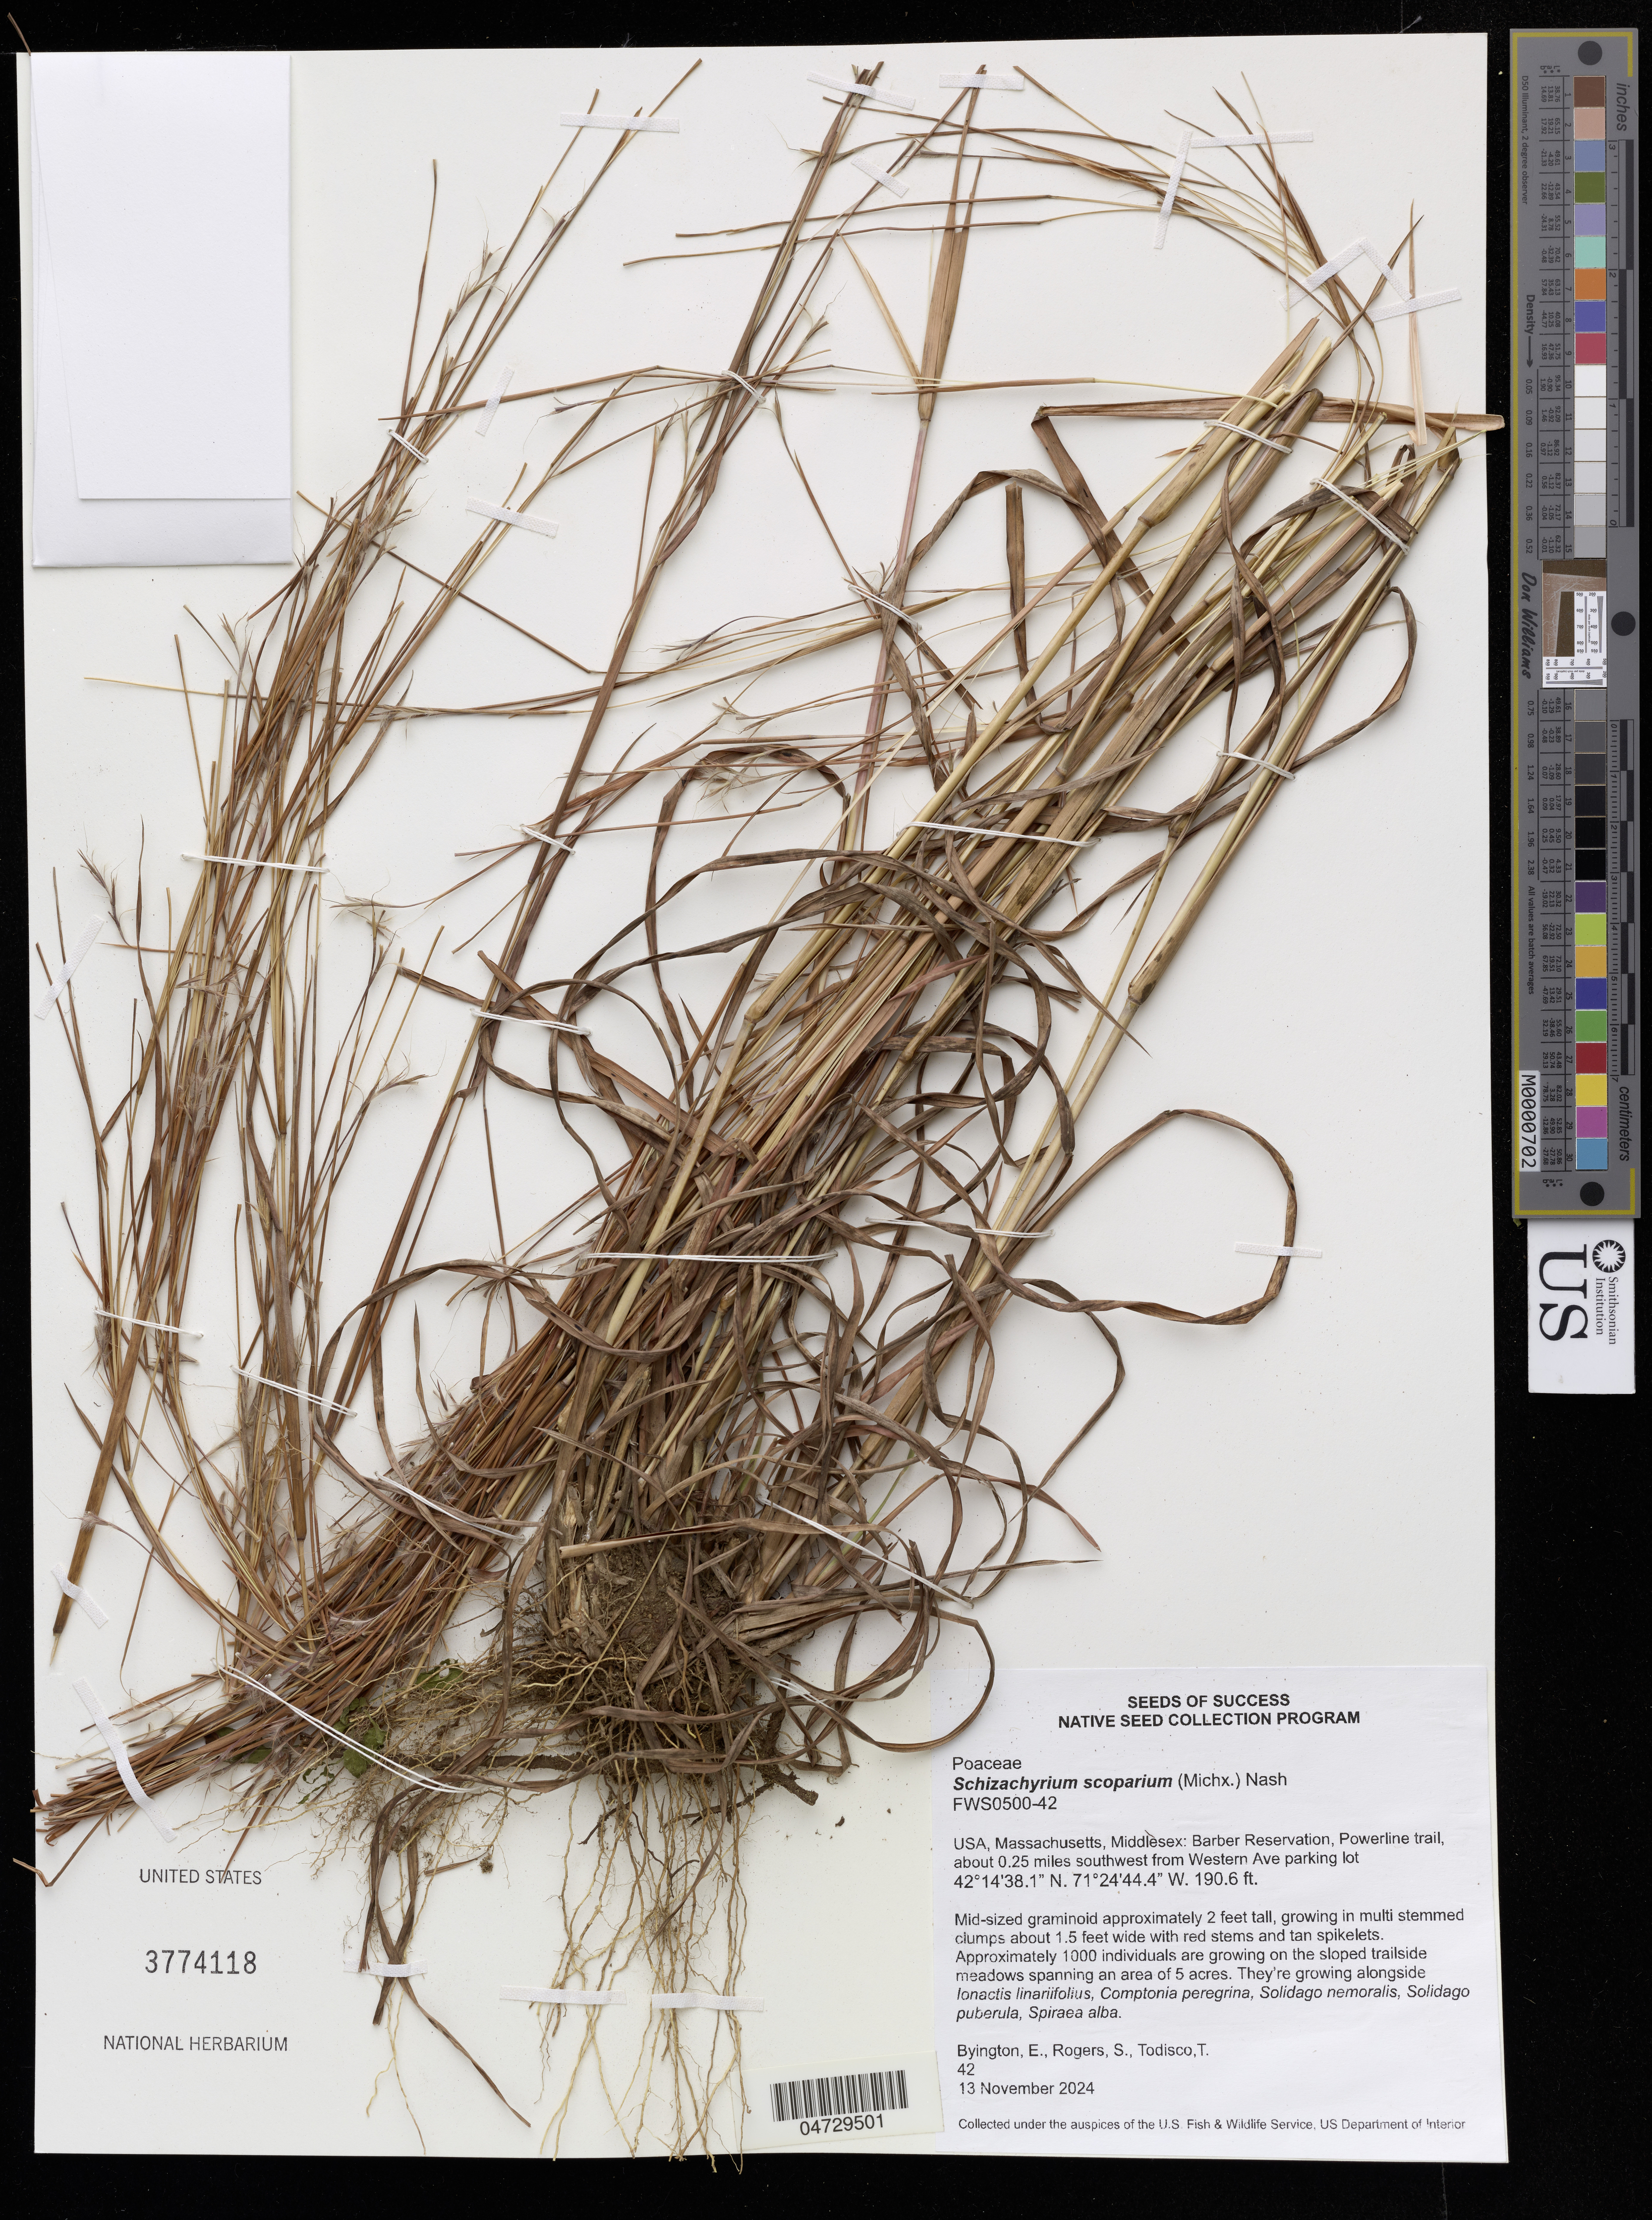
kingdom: Plantae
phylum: Tracheophyta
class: Liliopsida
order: Poales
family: Poaceae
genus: Schizachyrium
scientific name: Schizachyrium scoparium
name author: (Michx.) Nash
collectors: E. Byington, S. Rogers & T. Todisco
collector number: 42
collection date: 2024-11-13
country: United States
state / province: Massachusetts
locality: USA, Massachusetts, Middlesex: Barber Reservation, Powerline trail, about 0.25 miles southwest from Western Ave parking lot.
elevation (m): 58.1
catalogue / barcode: US 3774118